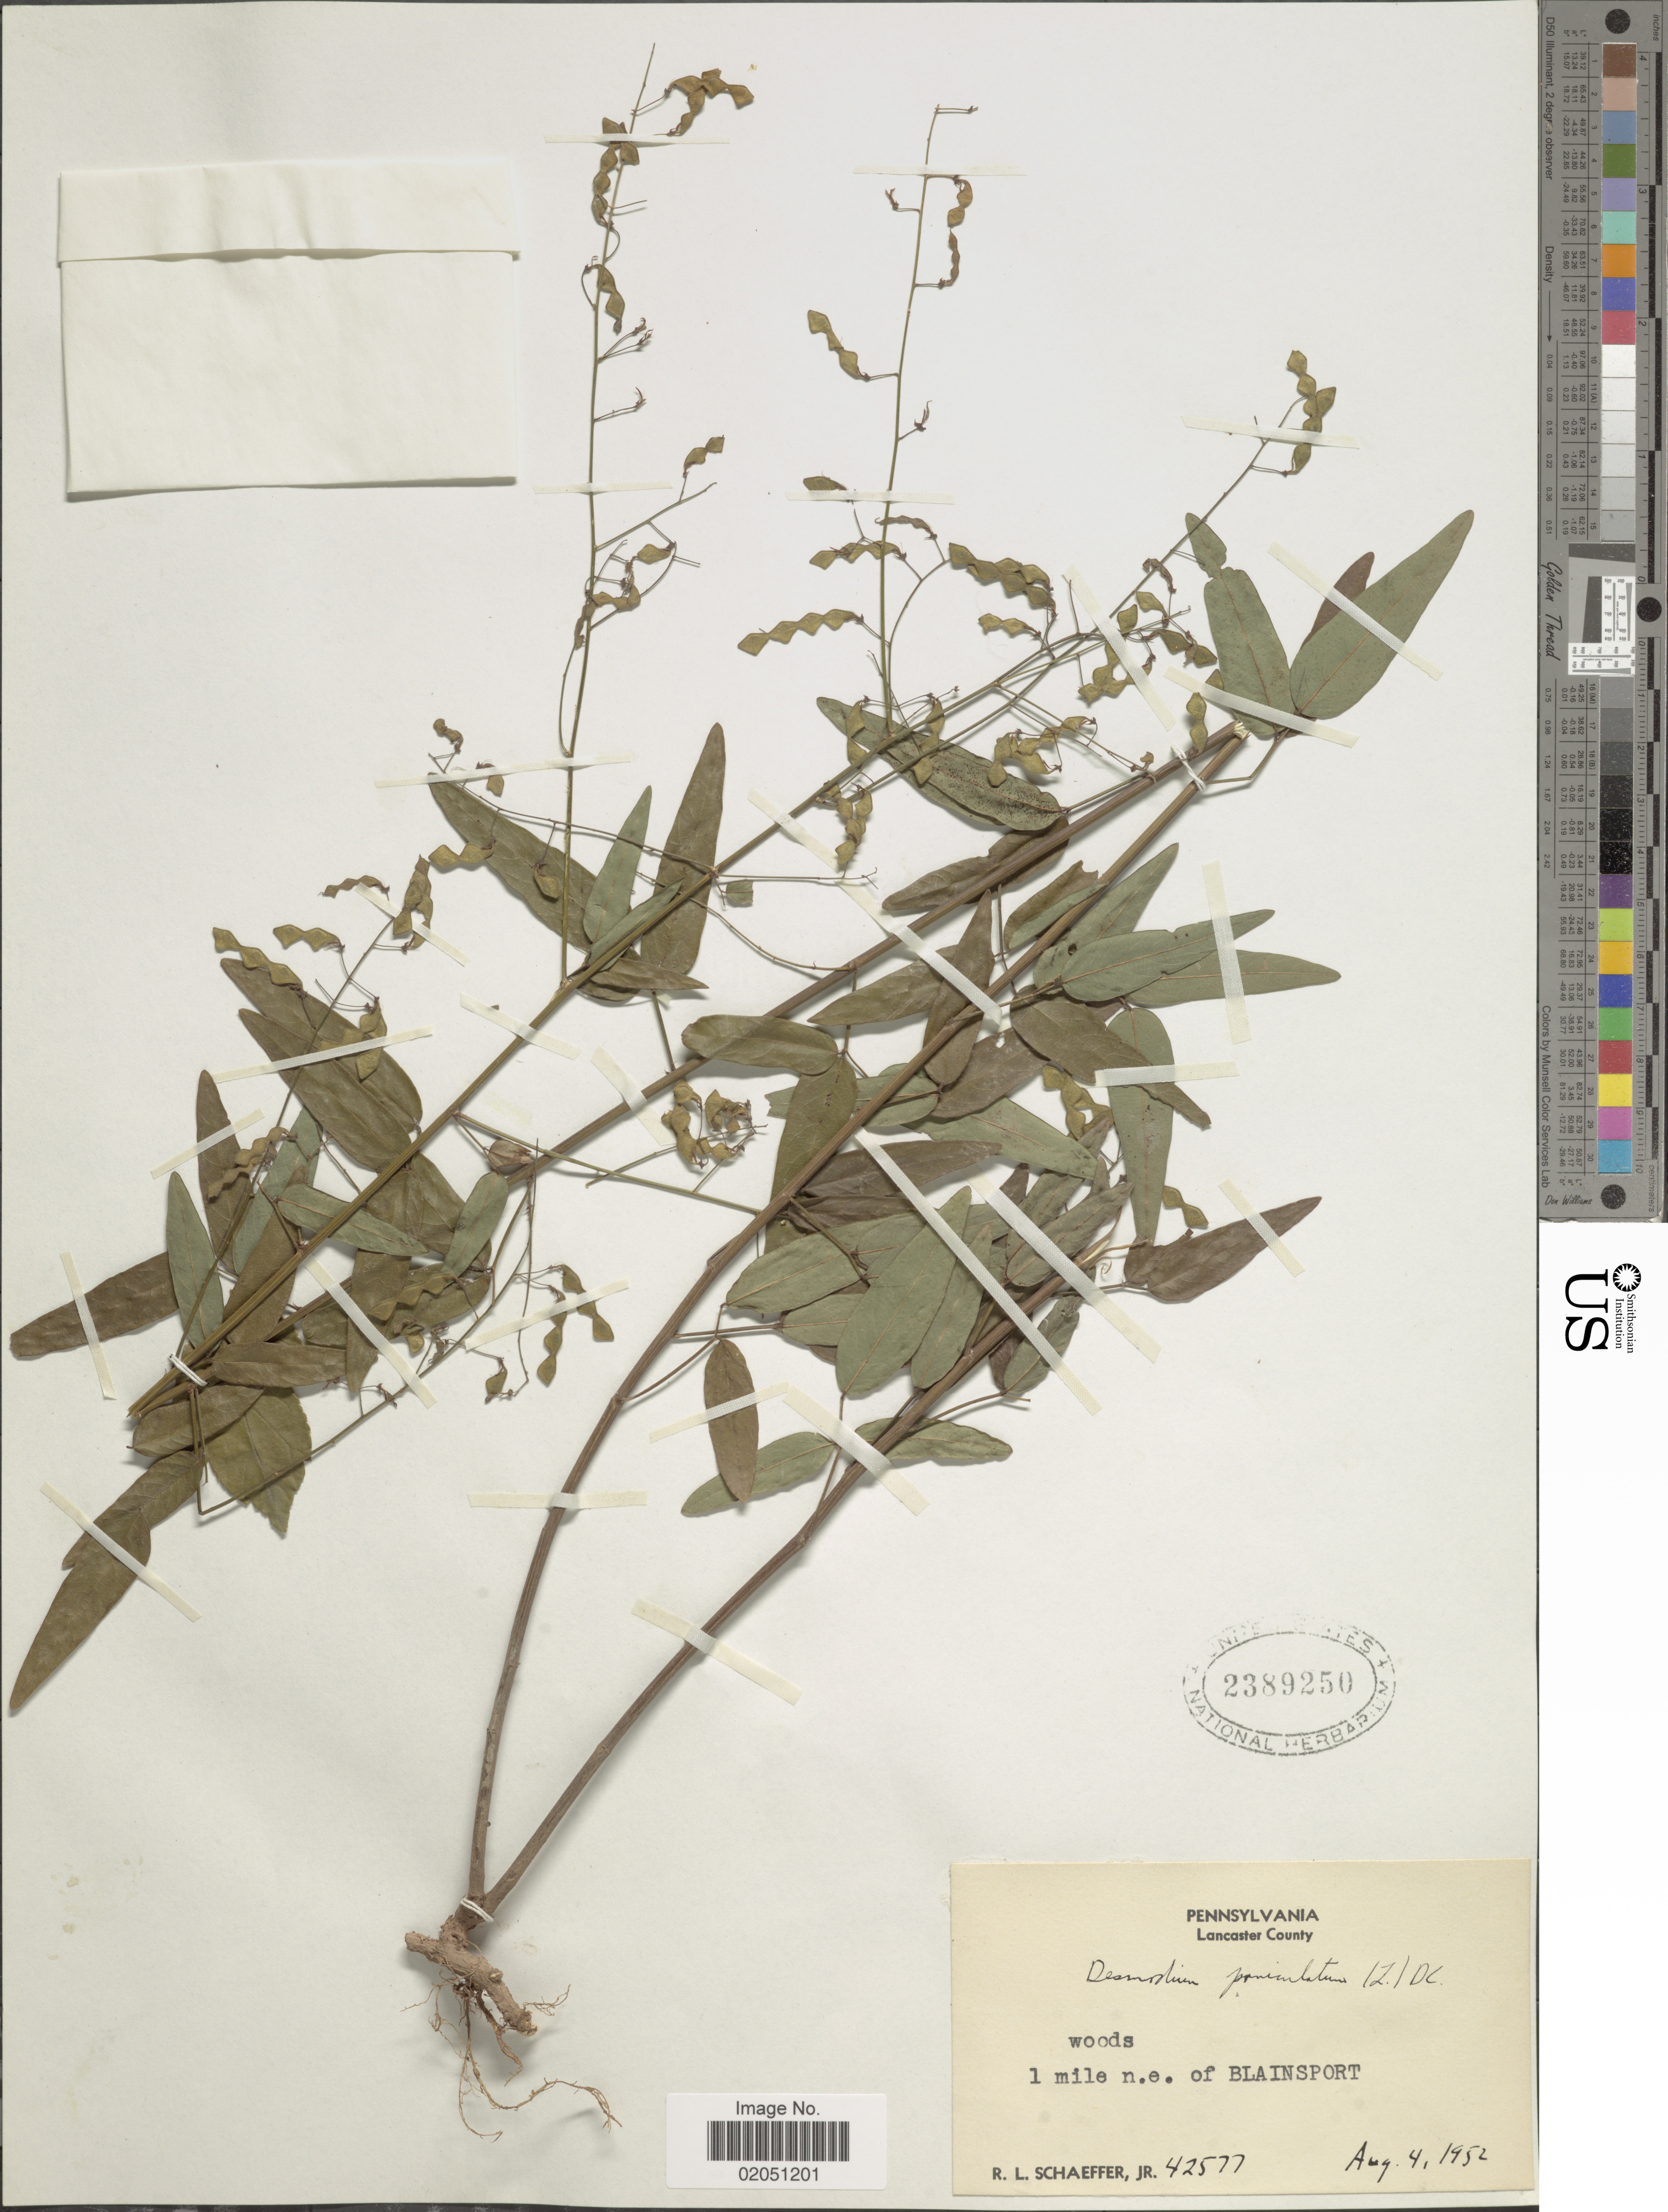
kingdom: Plantae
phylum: Tracheophyta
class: Magnoliopsida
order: Fabales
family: Fabaceae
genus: Desmodium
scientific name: Desmodium paniculatum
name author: (L.) DC.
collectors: R. L. Schaeffer Jr.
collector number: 42577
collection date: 1952-08-04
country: United States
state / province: Pennsylvania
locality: Lancaster County, woods, 1 mile n.e. of Blainsport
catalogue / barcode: US 2389250